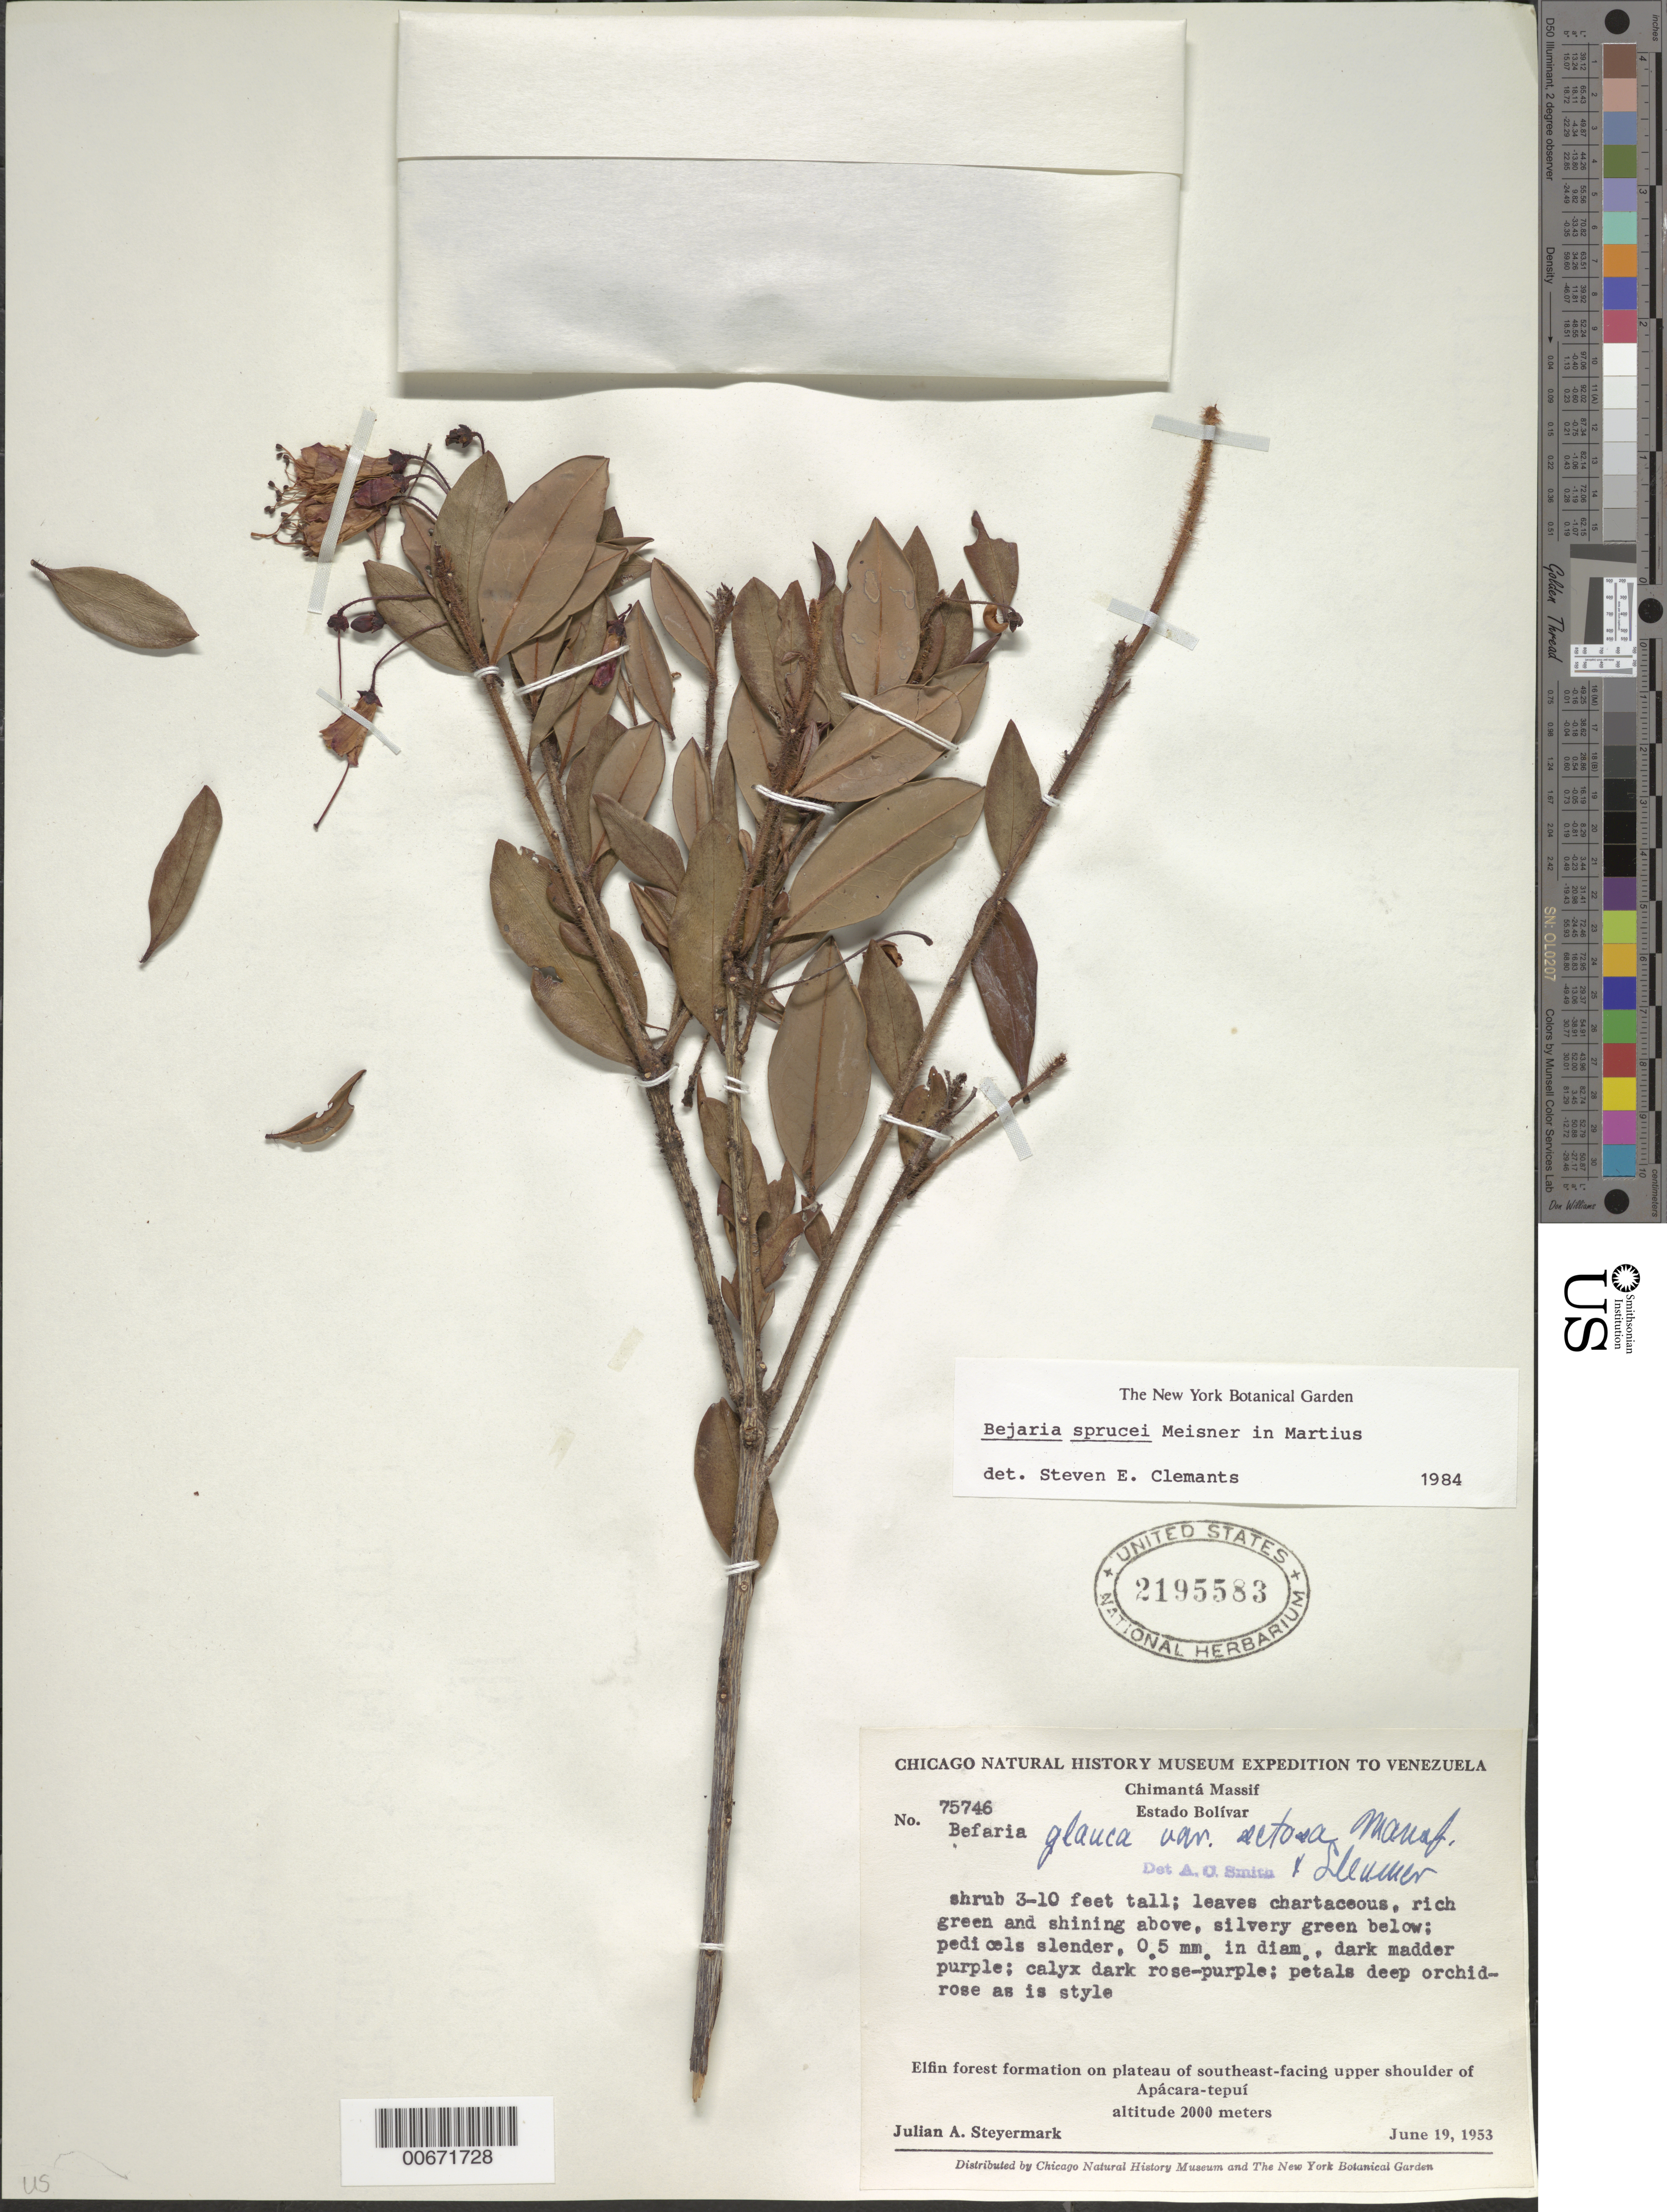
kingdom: Plantae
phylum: Tracheophyta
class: Magnoliopsida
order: Ericales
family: Ericaceae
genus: Bejaria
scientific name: Bejaria sprucei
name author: Meisn.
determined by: Clemants, S. E.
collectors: J. Steyermark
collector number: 75746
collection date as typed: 19-Jun-53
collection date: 1953-06-19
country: Venezuela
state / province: Bolívar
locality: Chimantá Massif, Apácara-tepuí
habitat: Elfin forest formation on plateau, SE facing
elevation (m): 2000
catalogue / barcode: US 2195583